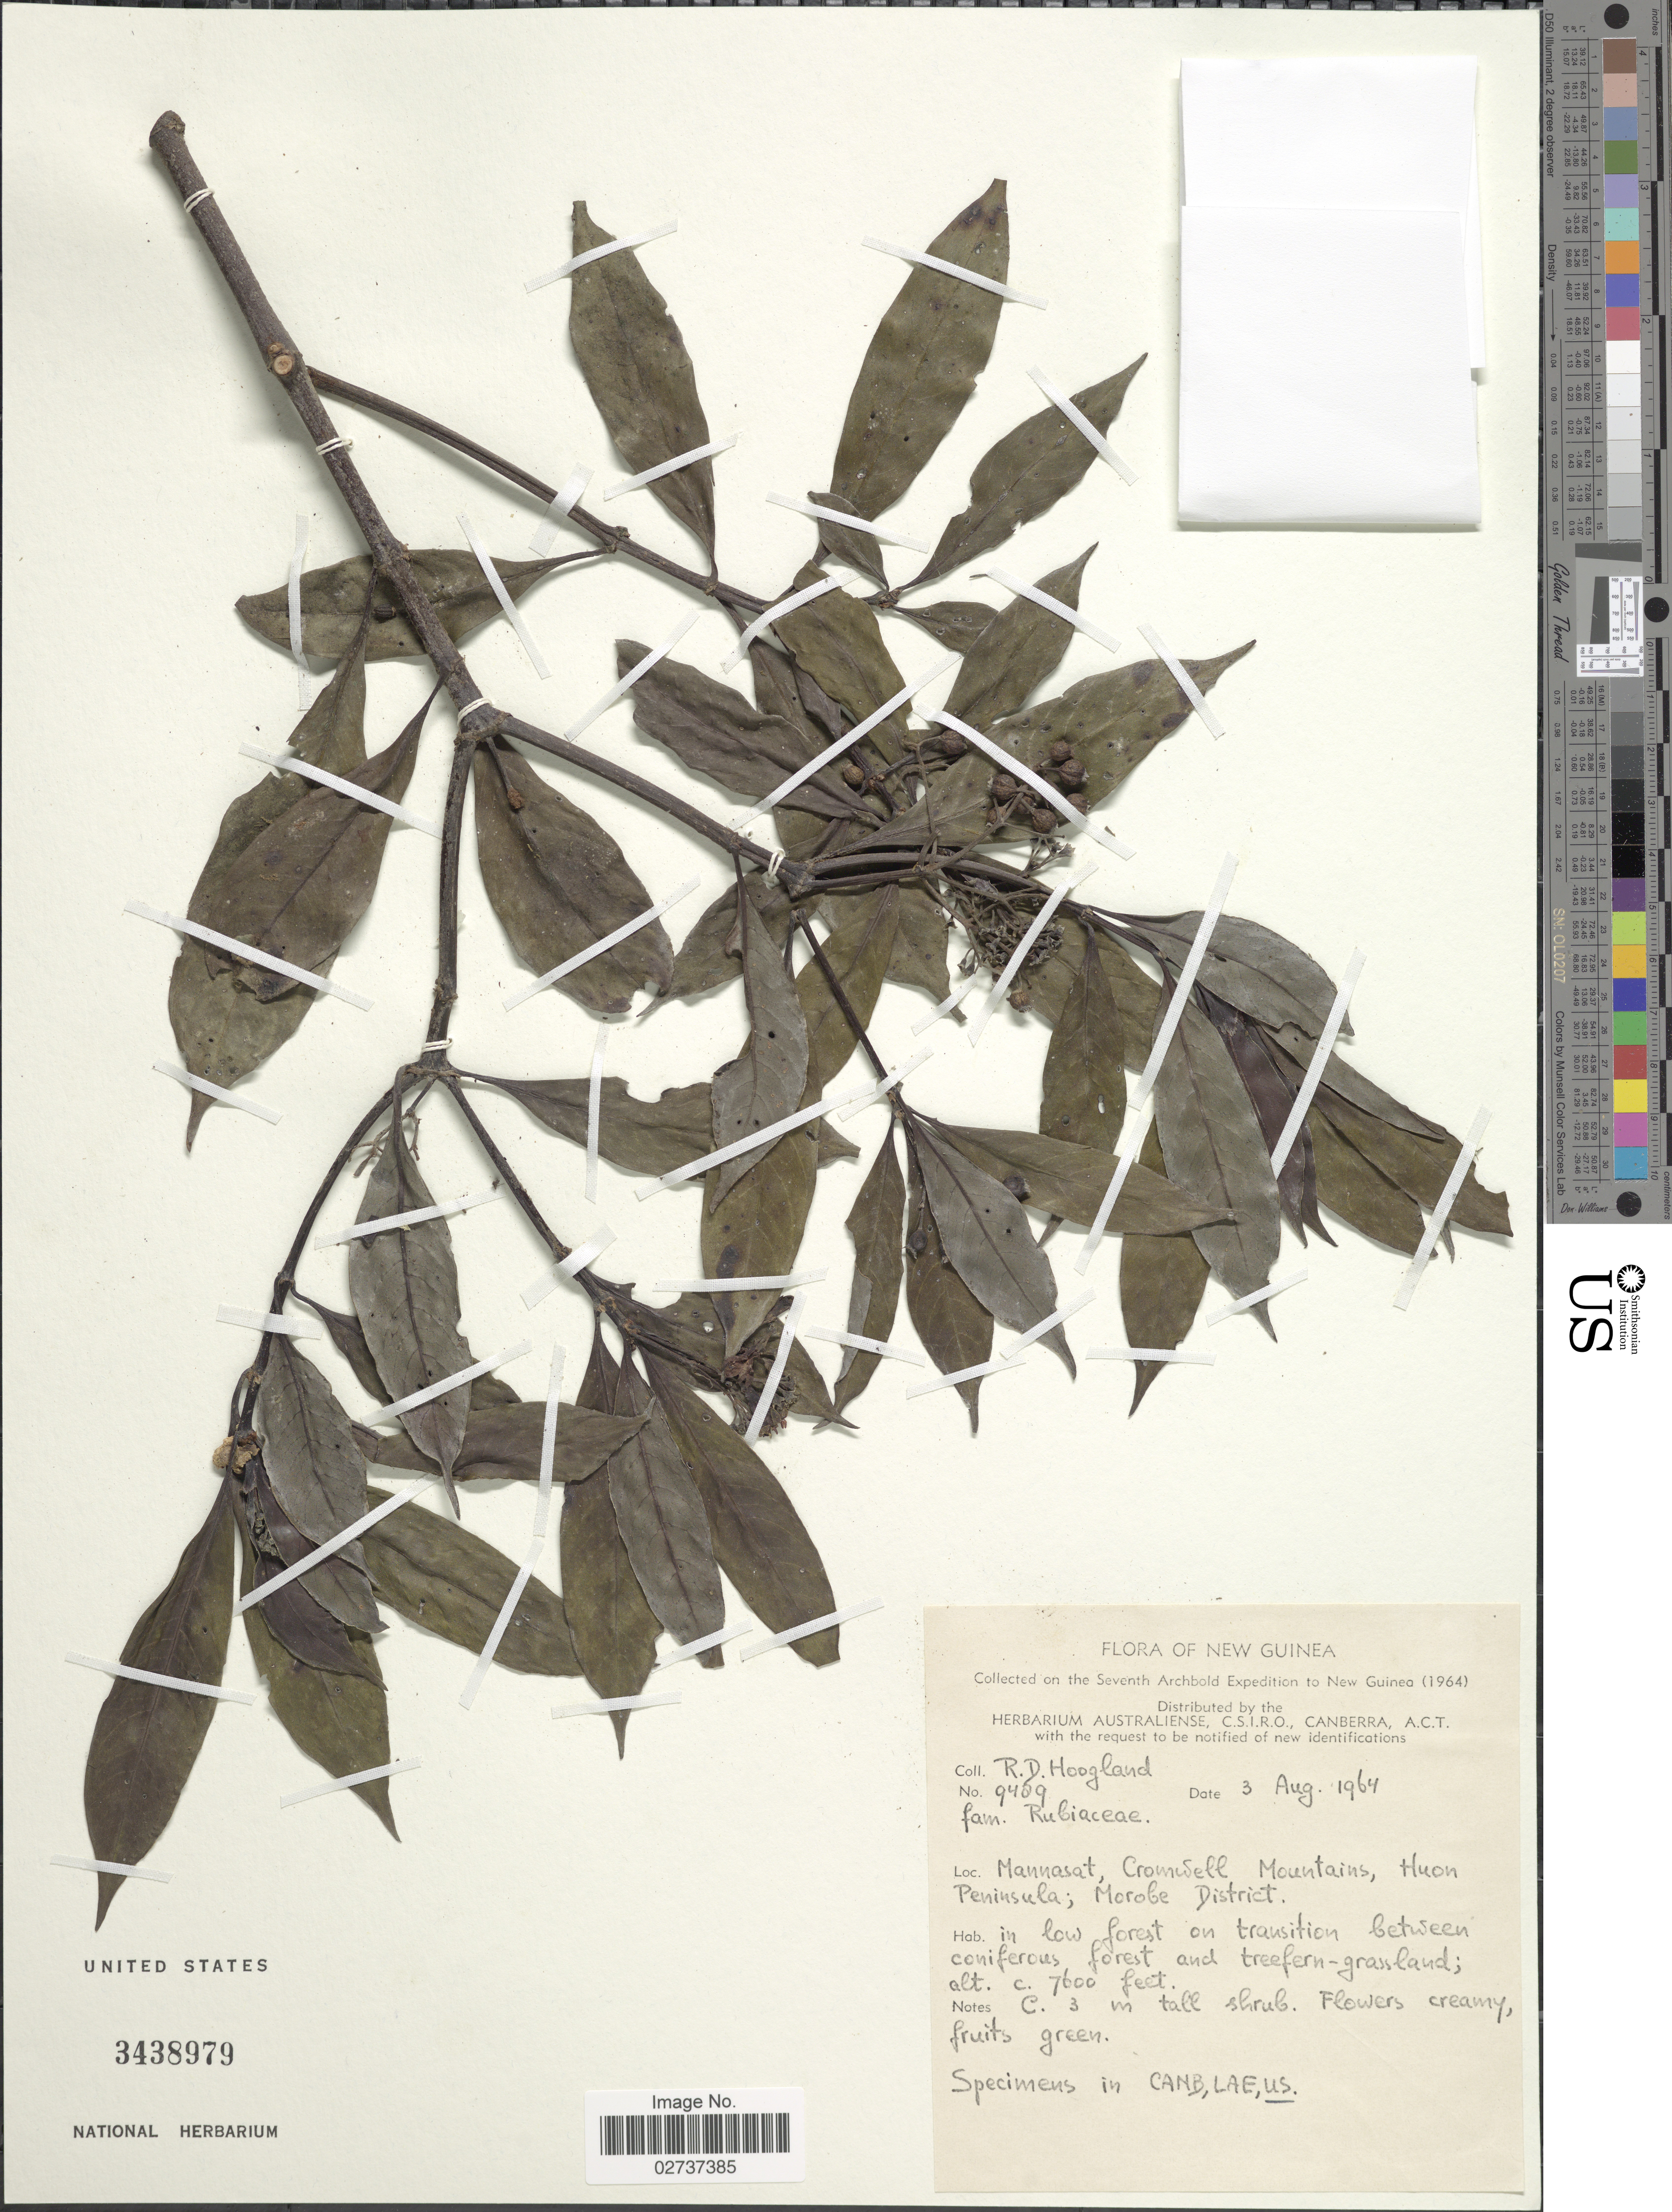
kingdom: Plantae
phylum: Tracheophyta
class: Magnoliopsida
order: Gentianales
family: Rubiaceae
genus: Psychotria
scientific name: Psychotria sp.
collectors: R. D. Hoogland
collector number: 9489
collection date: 1964-08-03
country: Papua New Guinea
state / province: Morobe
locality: New Guinea. Mannasat, Cromwell Mountains, Huon Peninsula; Morobe District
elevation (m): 2316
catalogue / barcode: US 3438979